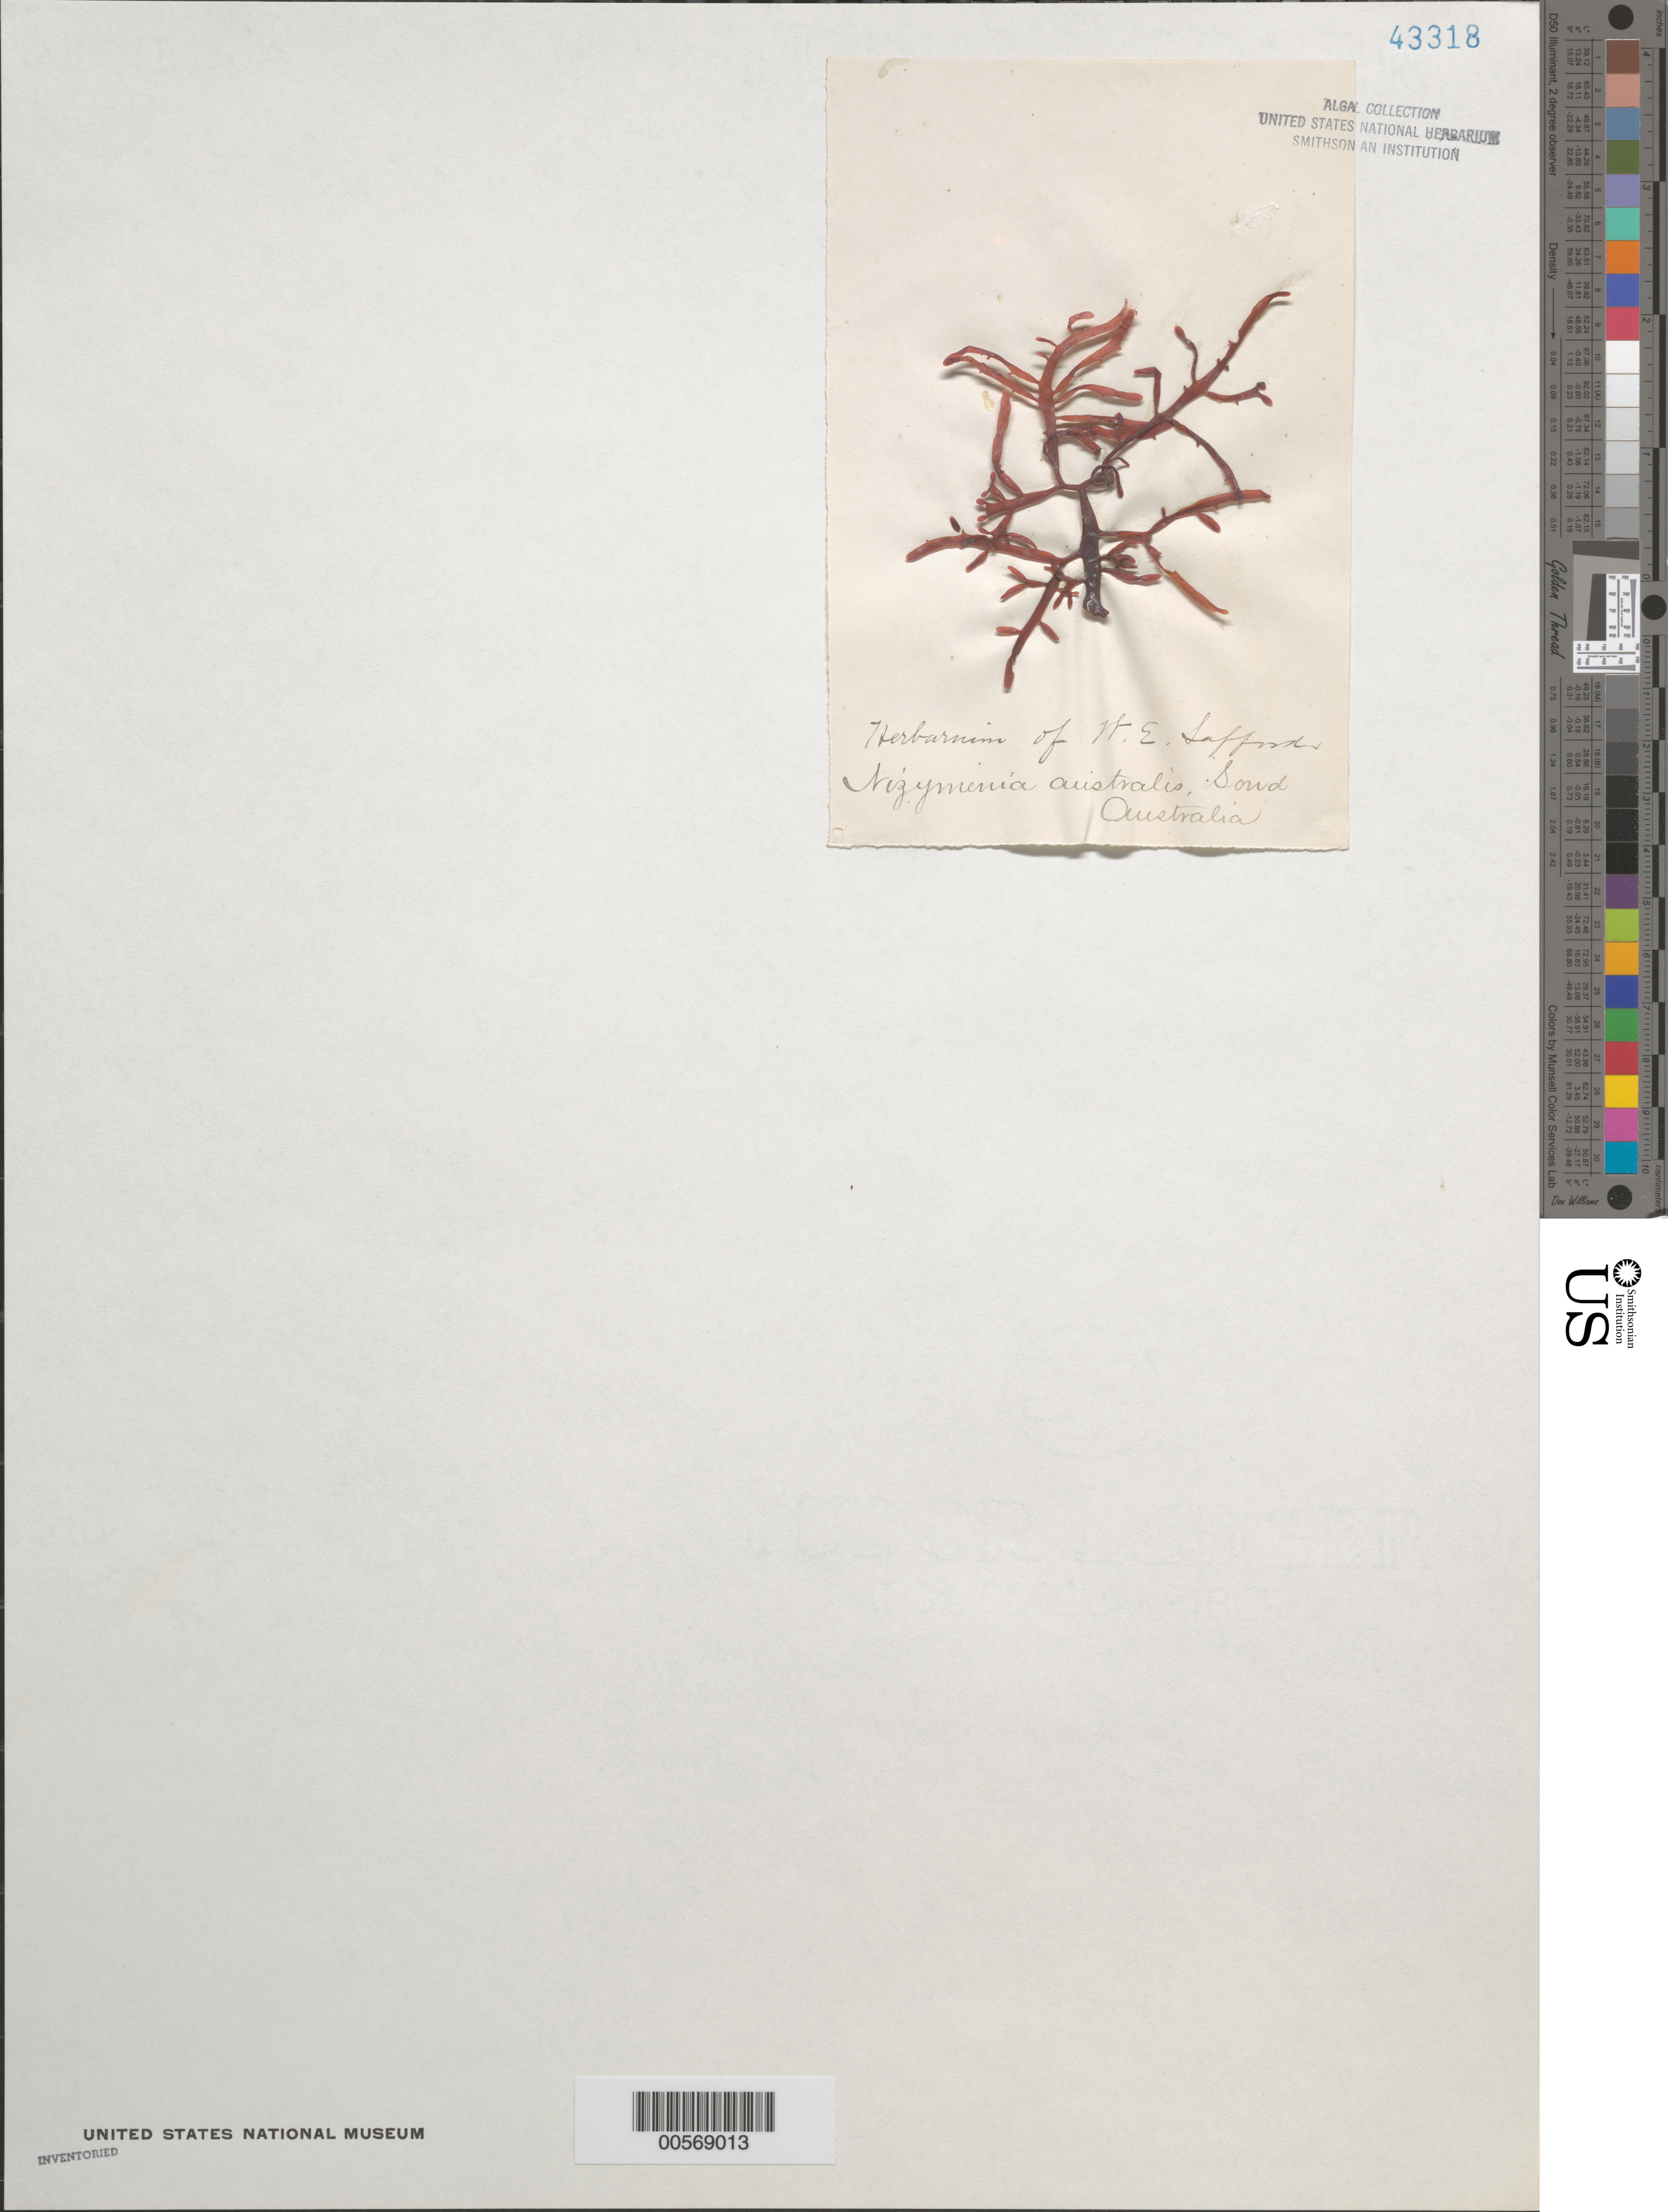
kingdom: Plantae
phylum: Rhodophyta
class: Florideophyceae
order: Gigartinales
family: Nizymeniaceae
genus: Nizymenia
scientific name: Nizymenia australis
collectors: W. E. Safford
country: Australia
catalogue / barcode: US 43318